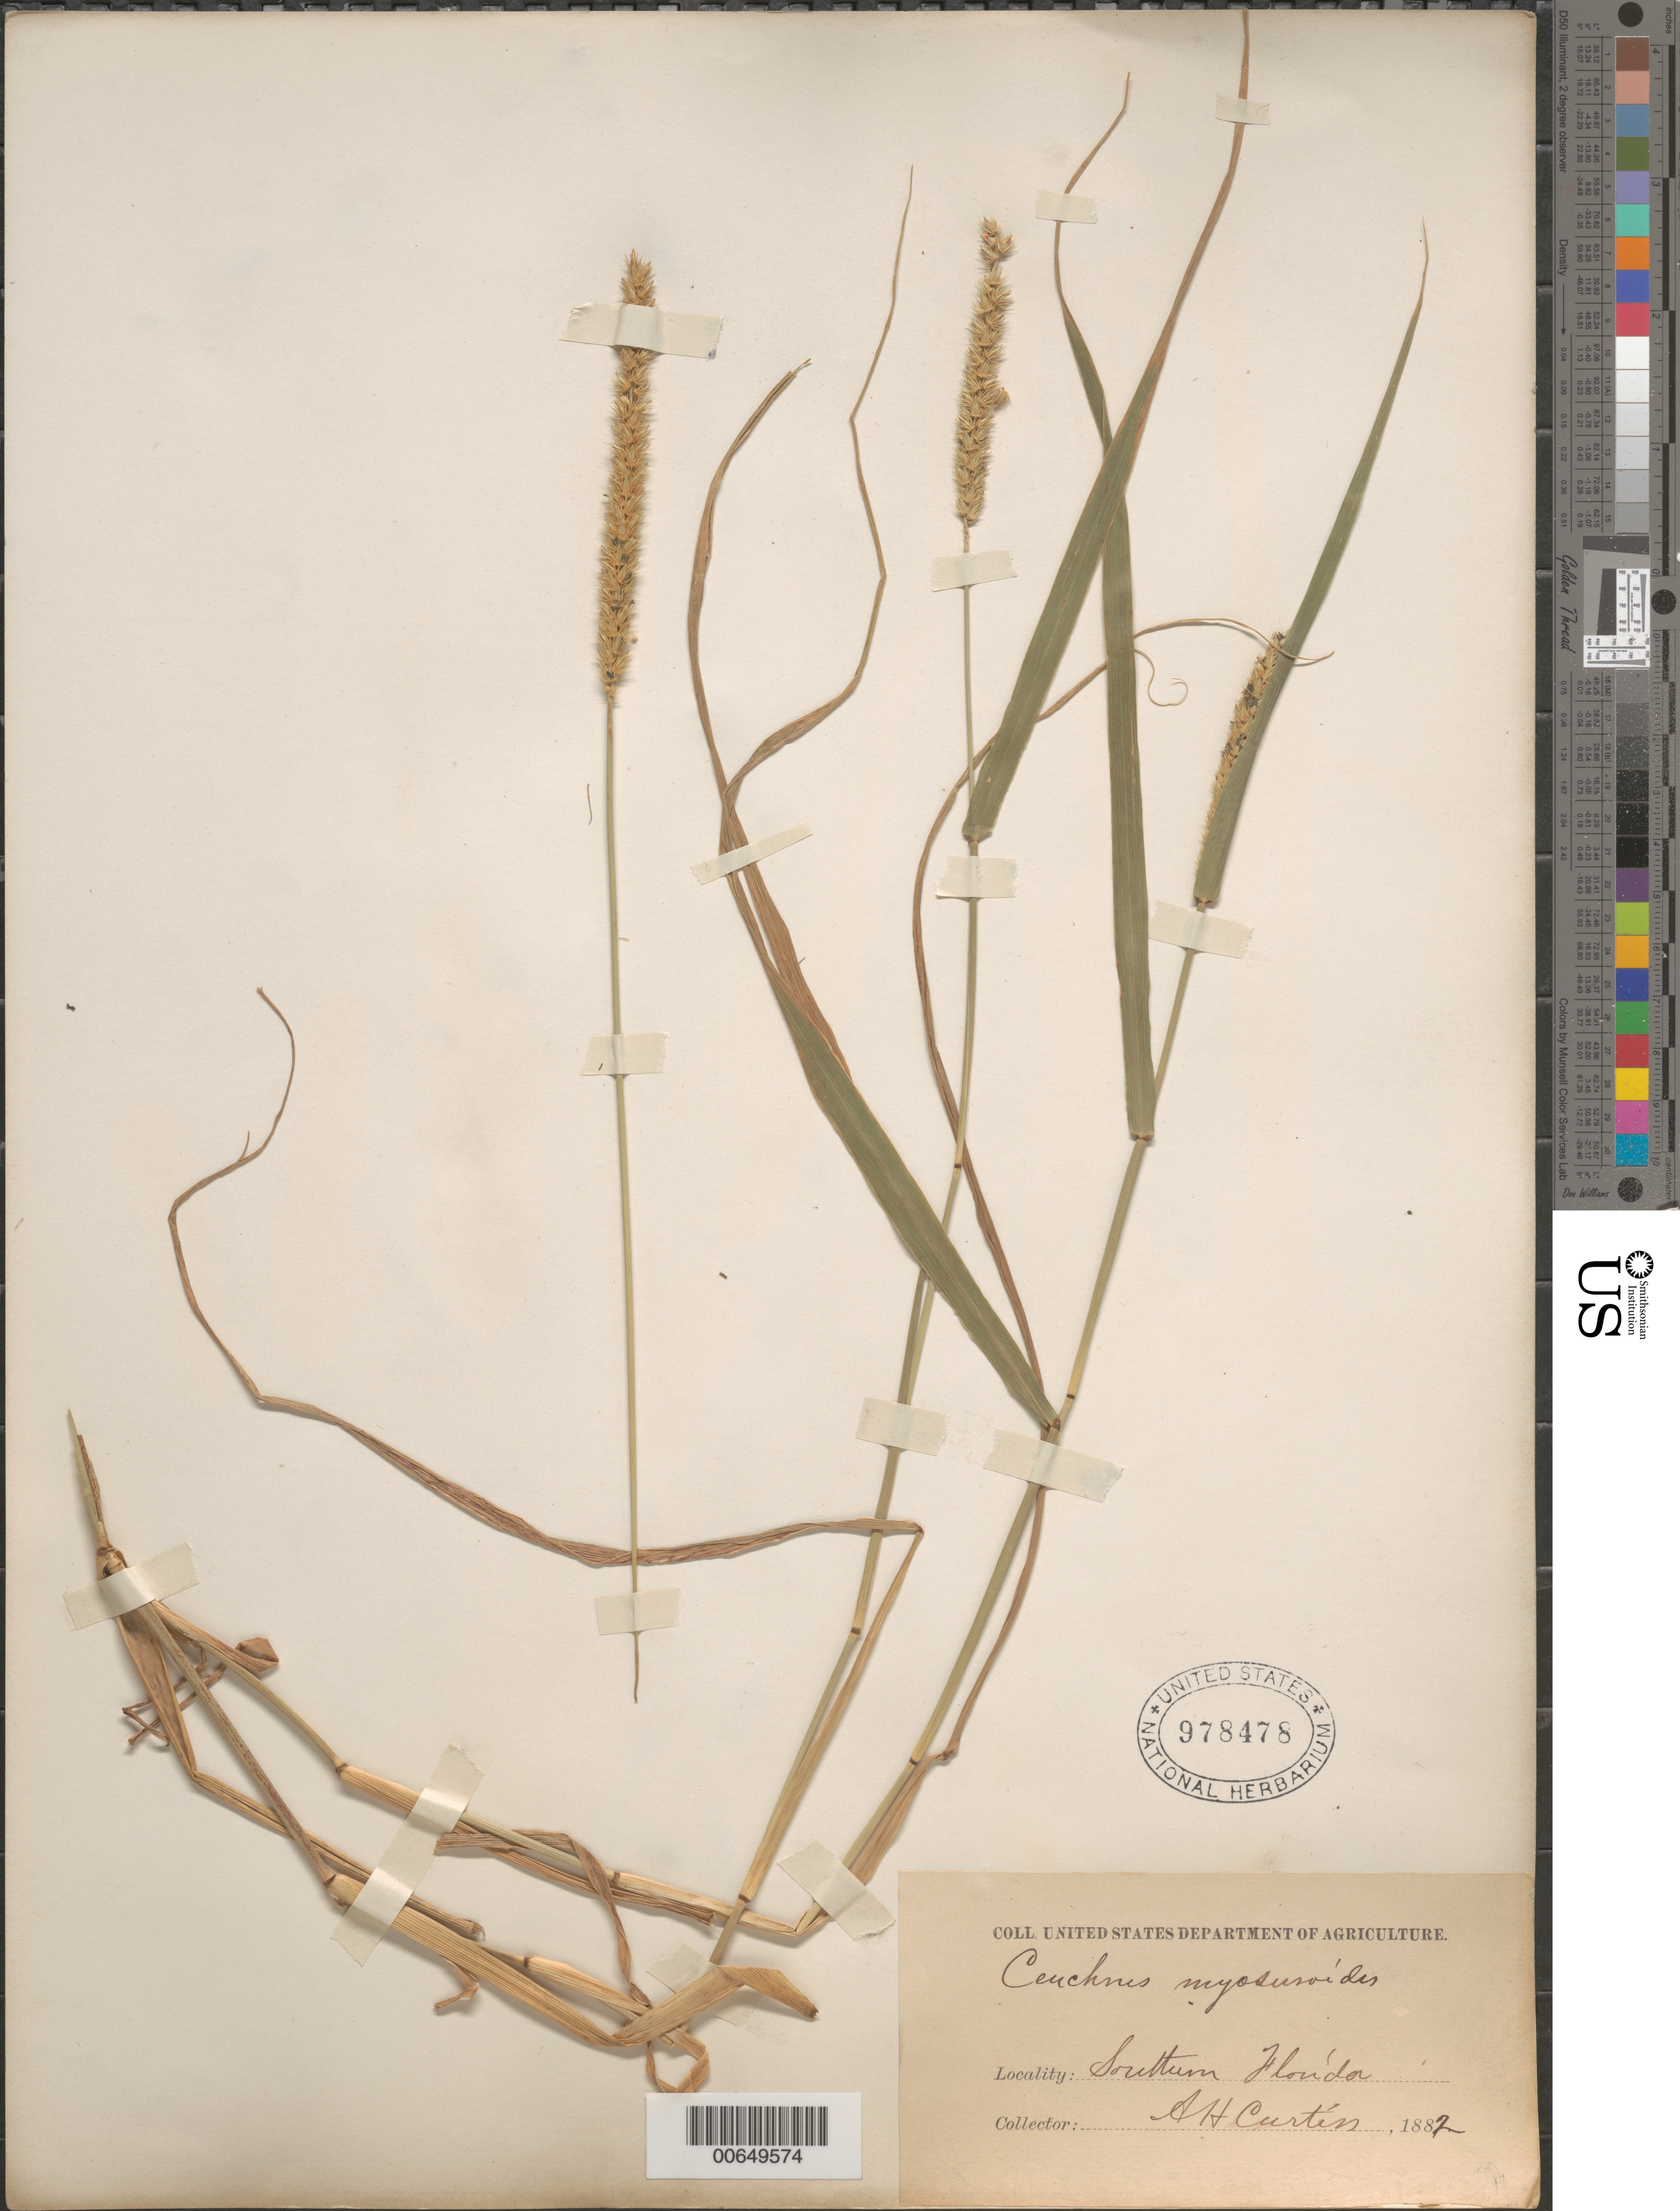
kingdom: Plantae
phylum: Tracheophyta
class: Liliopsida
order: Poales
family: Poaceae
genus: Cenchrus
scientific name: Cenchrus myosuroides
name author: Kunth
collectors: A. H. Curtiss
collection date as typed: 1882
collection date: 1882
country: United States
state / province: Florida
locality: South Florida.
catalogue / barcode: US 978478